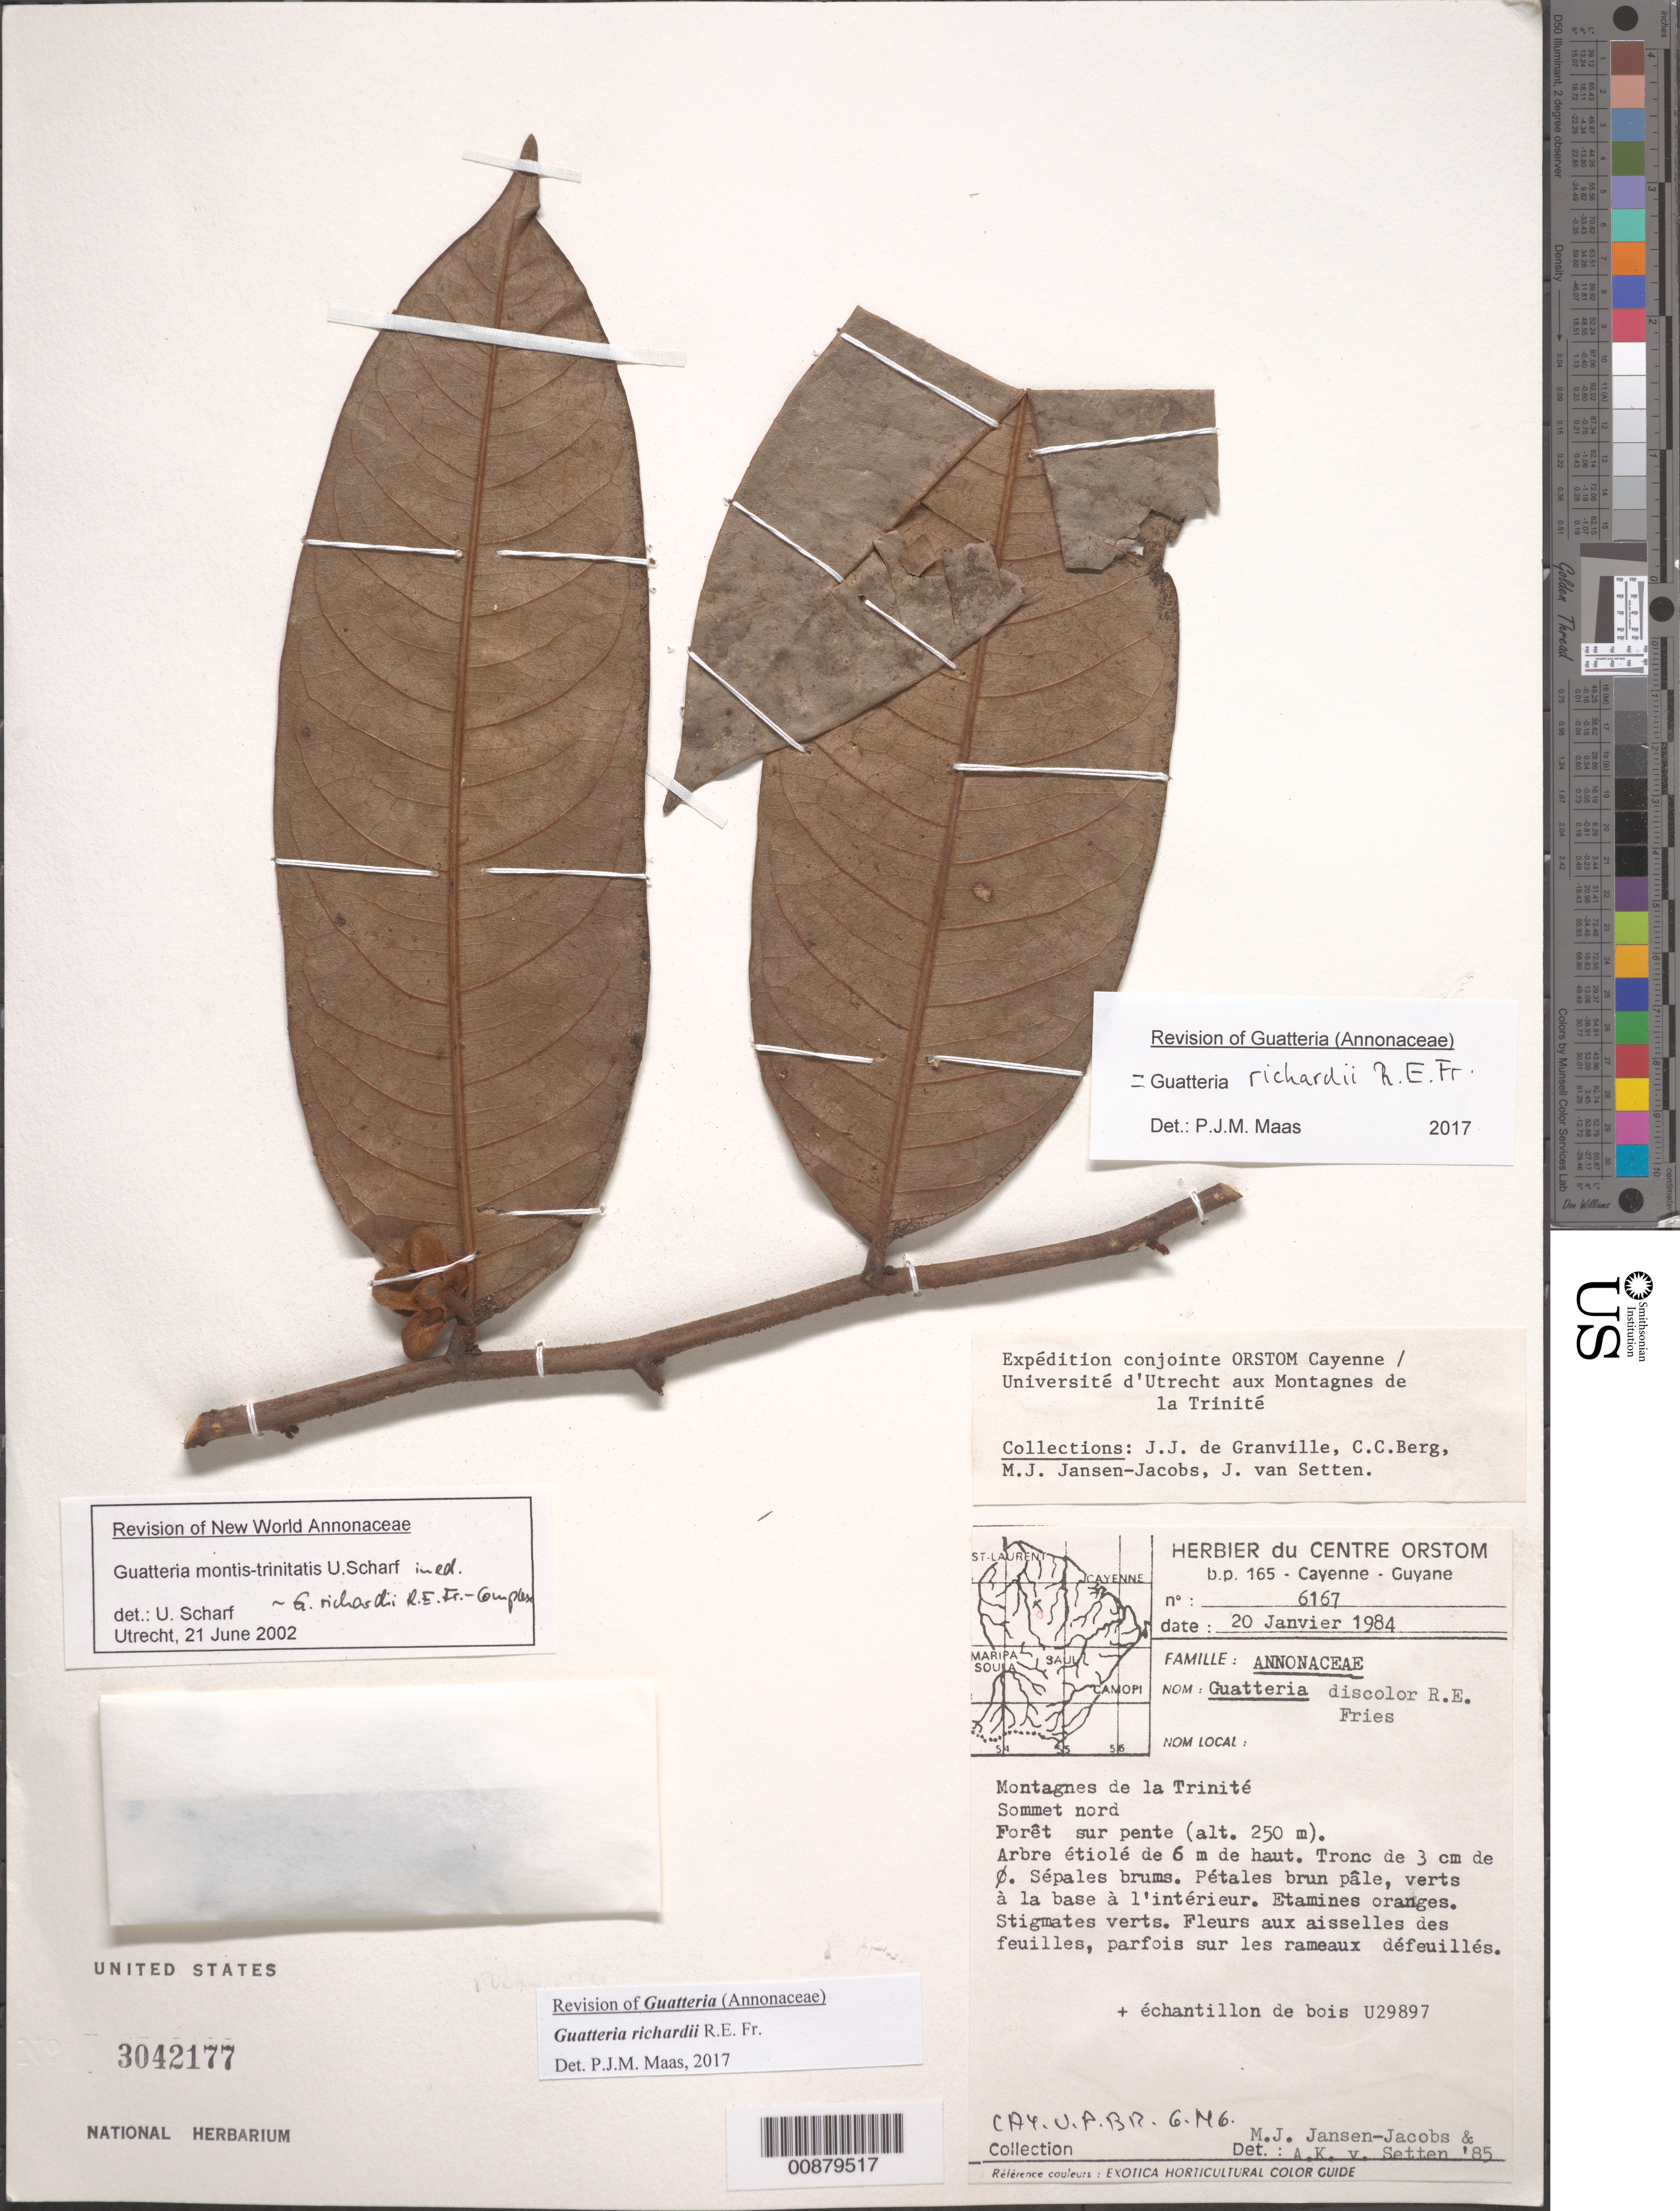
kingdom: Plantae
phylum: Tracheophyta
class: Magnoliopsida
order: Magnoliales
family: Annonaceae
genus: Guatteria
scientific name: Guatteria richardii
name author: R.E. Fr.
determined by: Maas, Paul J.; Maas, H.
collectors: J.-J. de Granville, C. C. Berg, M. J. Jansen-Jacobs & J. van Setten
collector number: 6167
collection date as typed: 20-Jan-84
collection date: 1984-01-20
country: French Guiana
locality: Montagnes de la Trinité, sommet Nord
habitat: Forêt sur pente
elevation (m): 250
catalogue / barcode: US 3042177